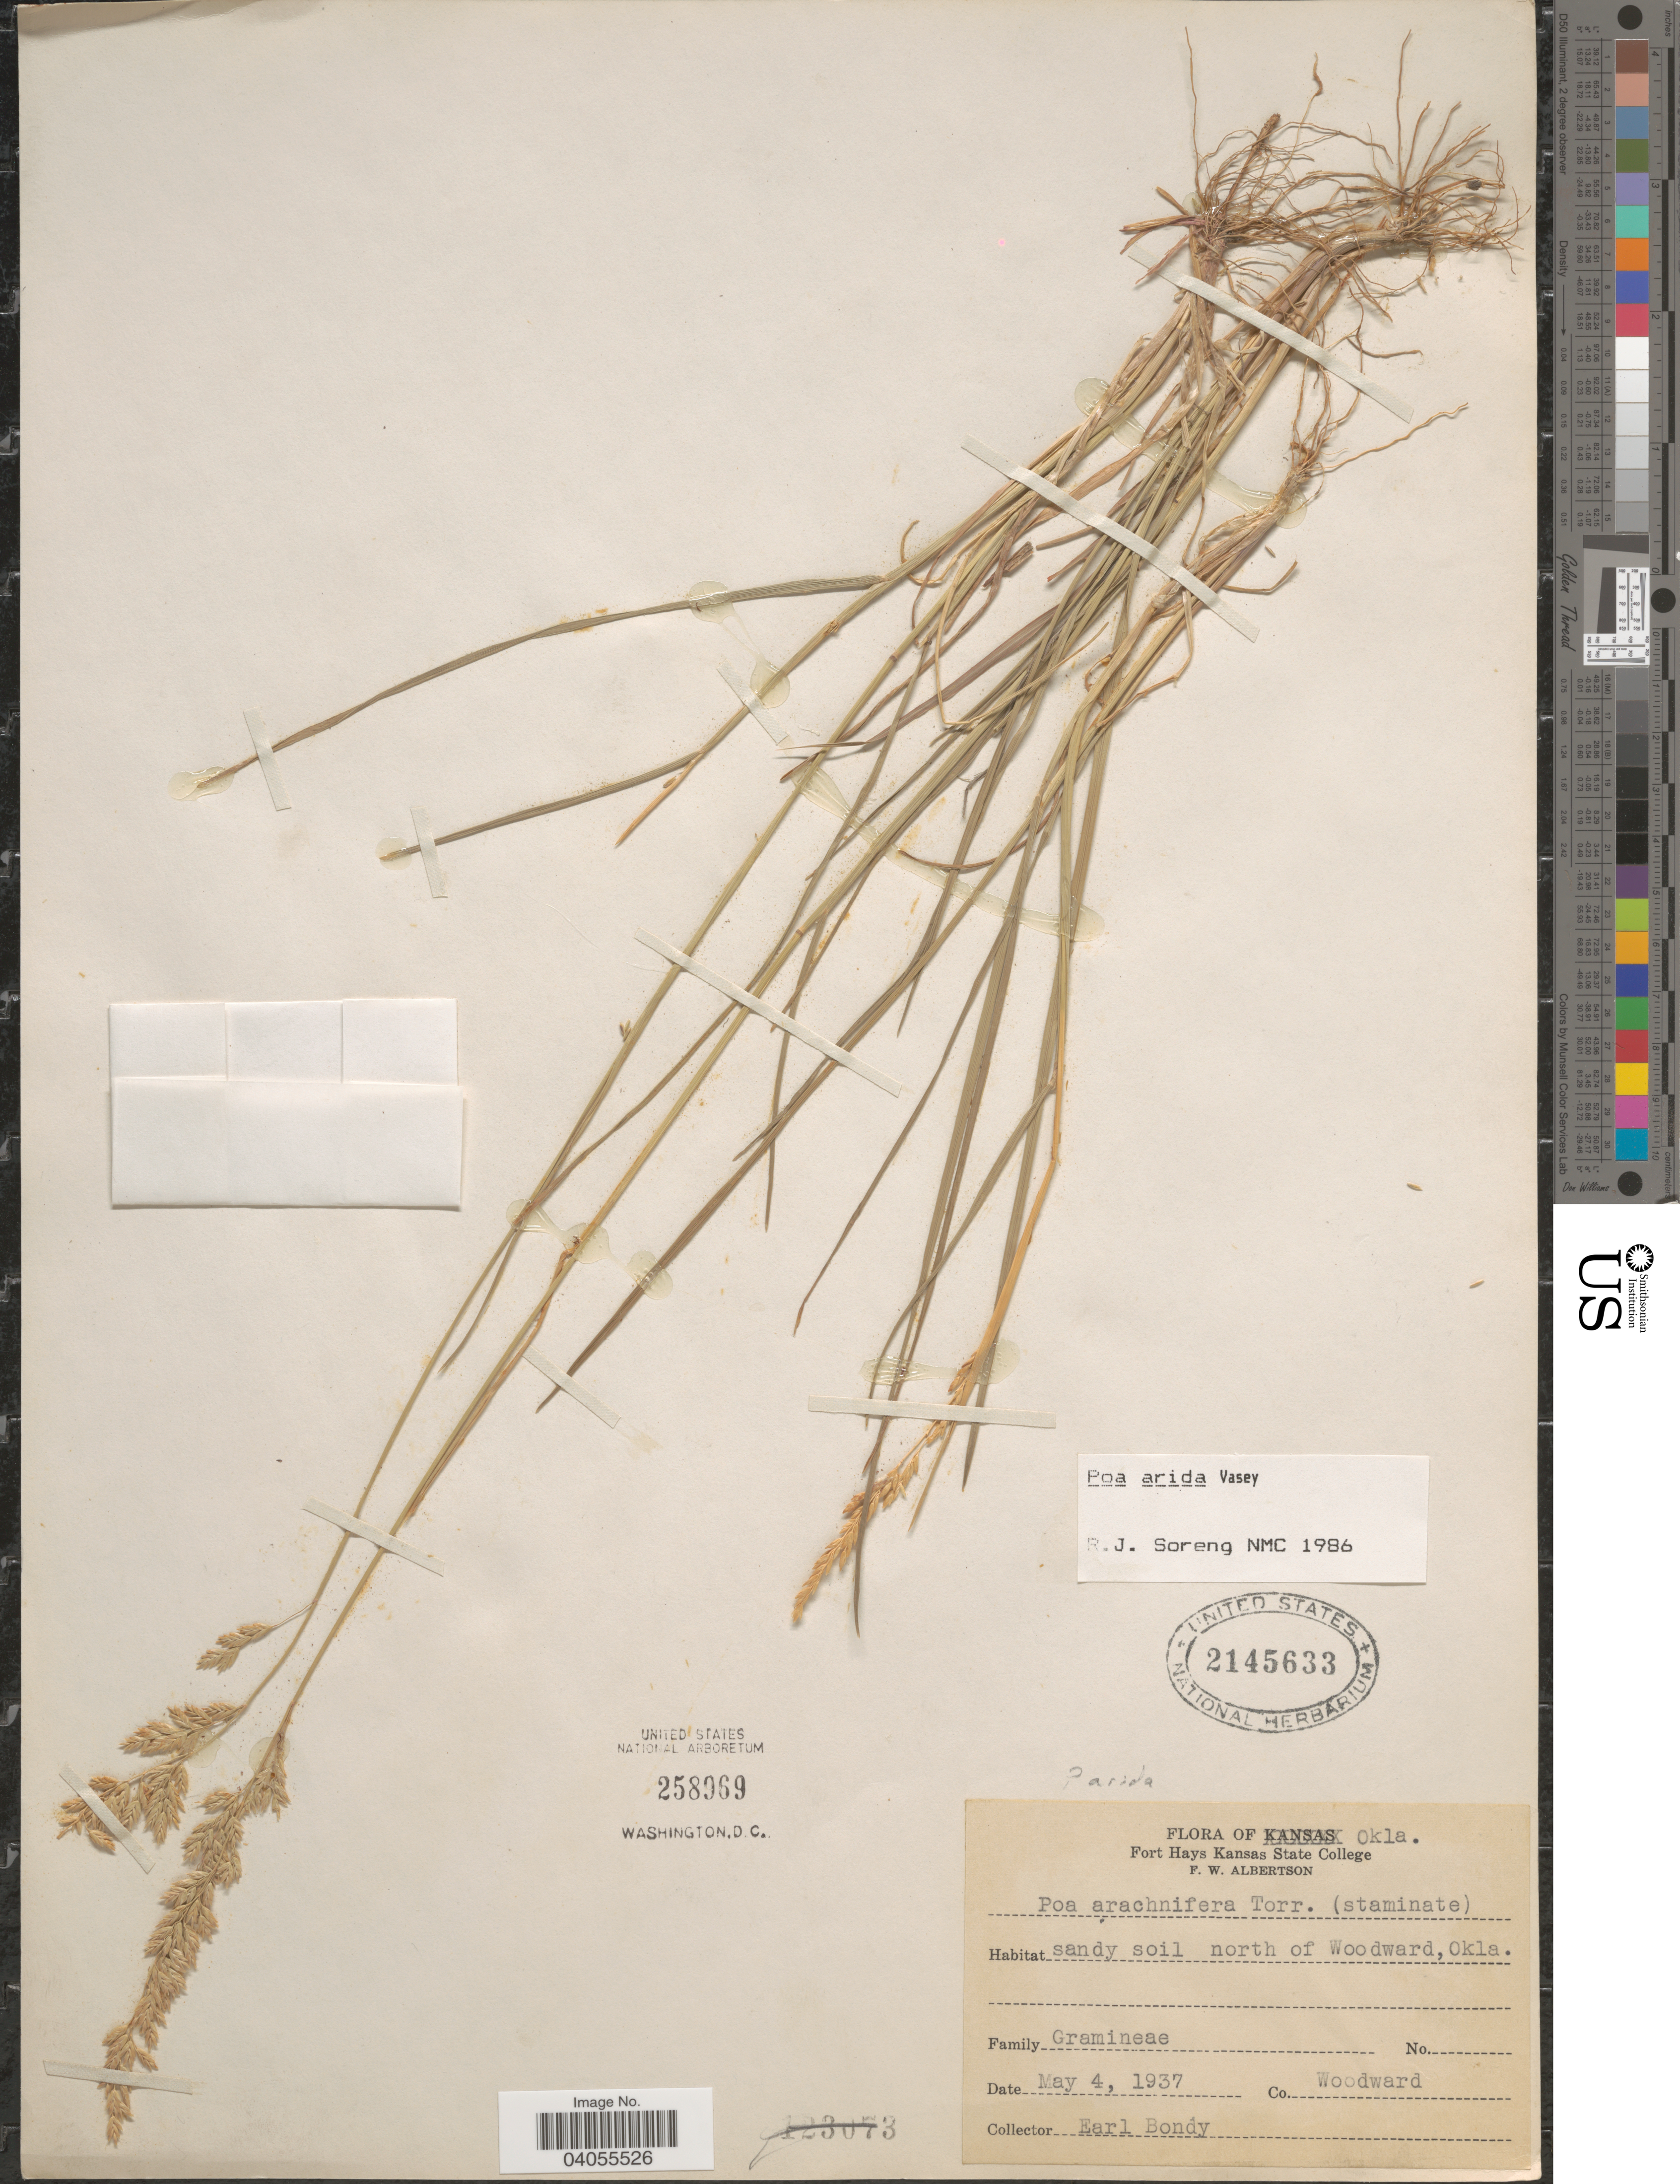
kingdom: Plantae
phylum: Tracheophyta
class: Liliopsida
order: Poales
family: Poaceae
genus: Poa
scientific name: Poa arida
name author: Vasey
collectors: E. Bondy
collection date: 1937-05-04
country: United States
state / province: Oklahoma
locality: Sandy soil north of Woodward. Co. Woodward.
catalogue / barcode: US 2145633